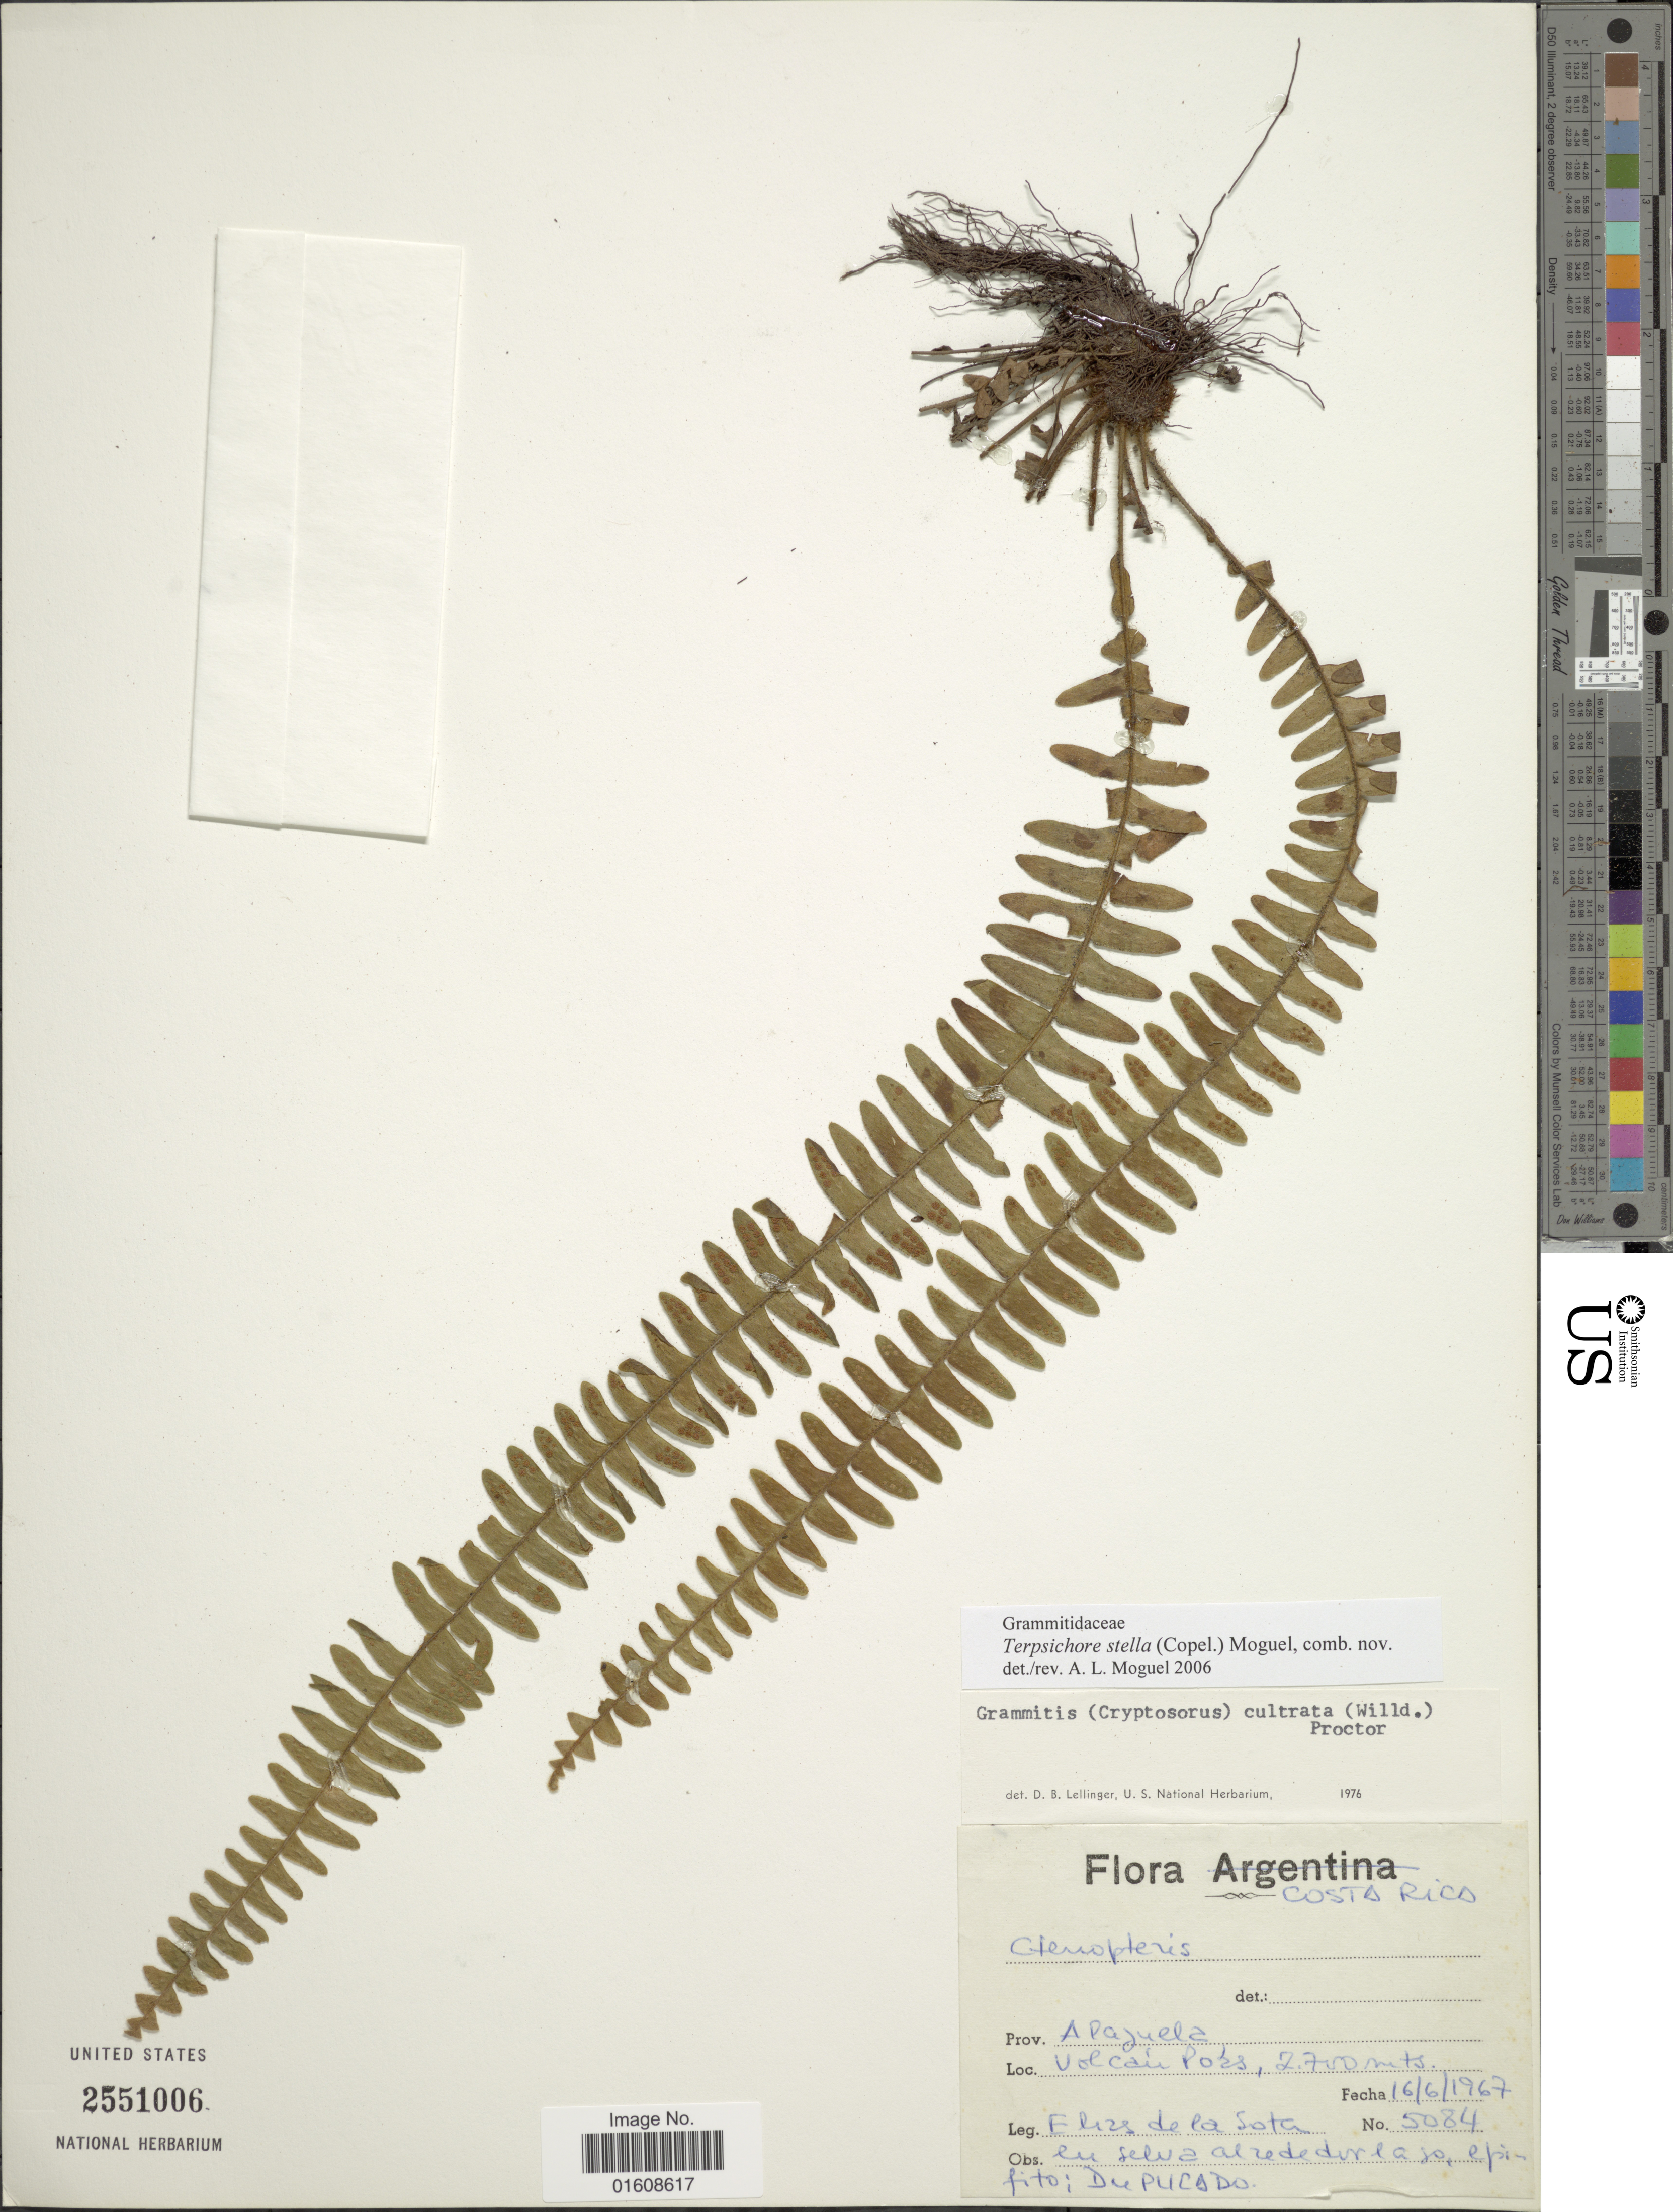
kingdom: Plantae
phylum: Tracheophyta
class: Polypodiopsida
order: Polypodiales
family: Polypodiaceae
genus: Alansmia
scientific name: Alansmia stella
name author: (Copel.) Moguel & M. Kessler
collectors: E. R. de la Sota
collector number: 5084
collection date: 1967-06-16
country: Costa Rica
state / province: Alajuela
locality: Volcán Poás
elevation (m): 2700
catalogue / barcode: US 2551006